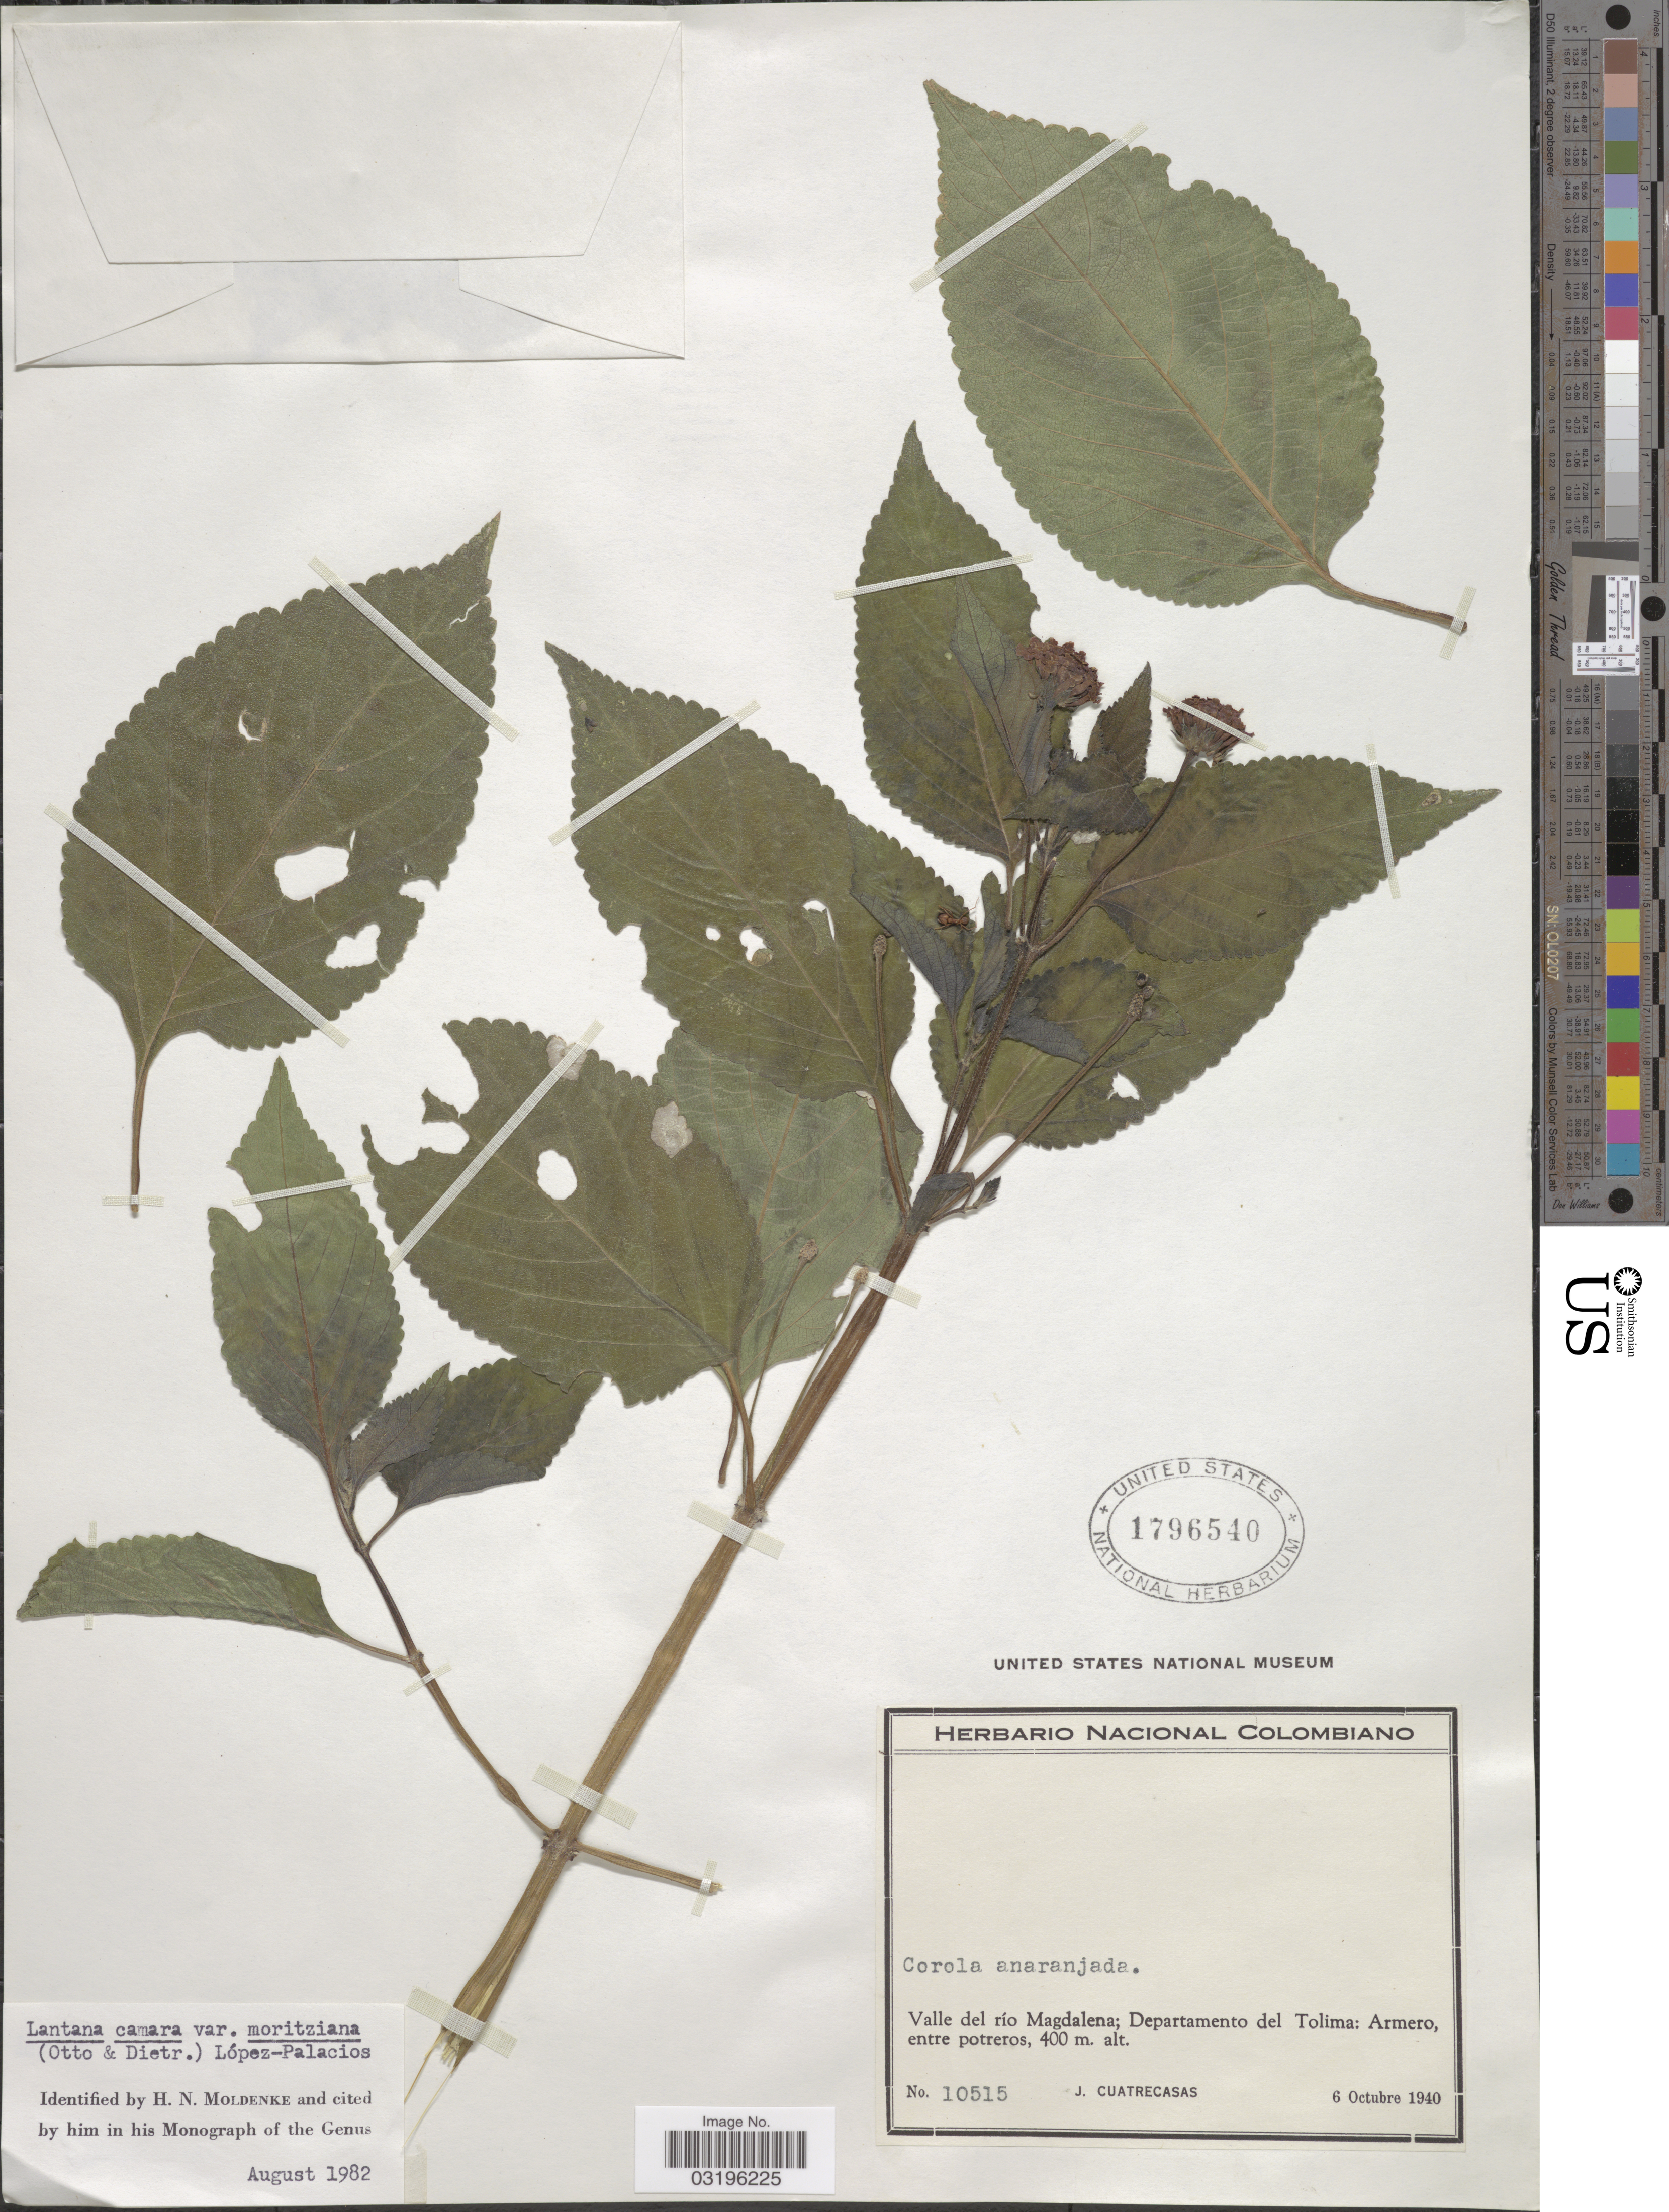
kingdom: Plantae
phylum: Tracheophyta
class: Magnoliopsida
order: Lamiales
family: Verbenaceae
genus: Lantana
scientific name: Lantana camara var. moritziana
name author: (Otto & A. Dietr.) López-Pal.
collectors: J. Cuatrecasas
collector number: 10515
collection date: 1940-10-06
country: Colombia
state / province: Tolima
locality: Valle del río Magdalena; Departamento del Tolima: Armero, entre potreros.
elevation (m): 400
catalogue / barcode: US 1796540